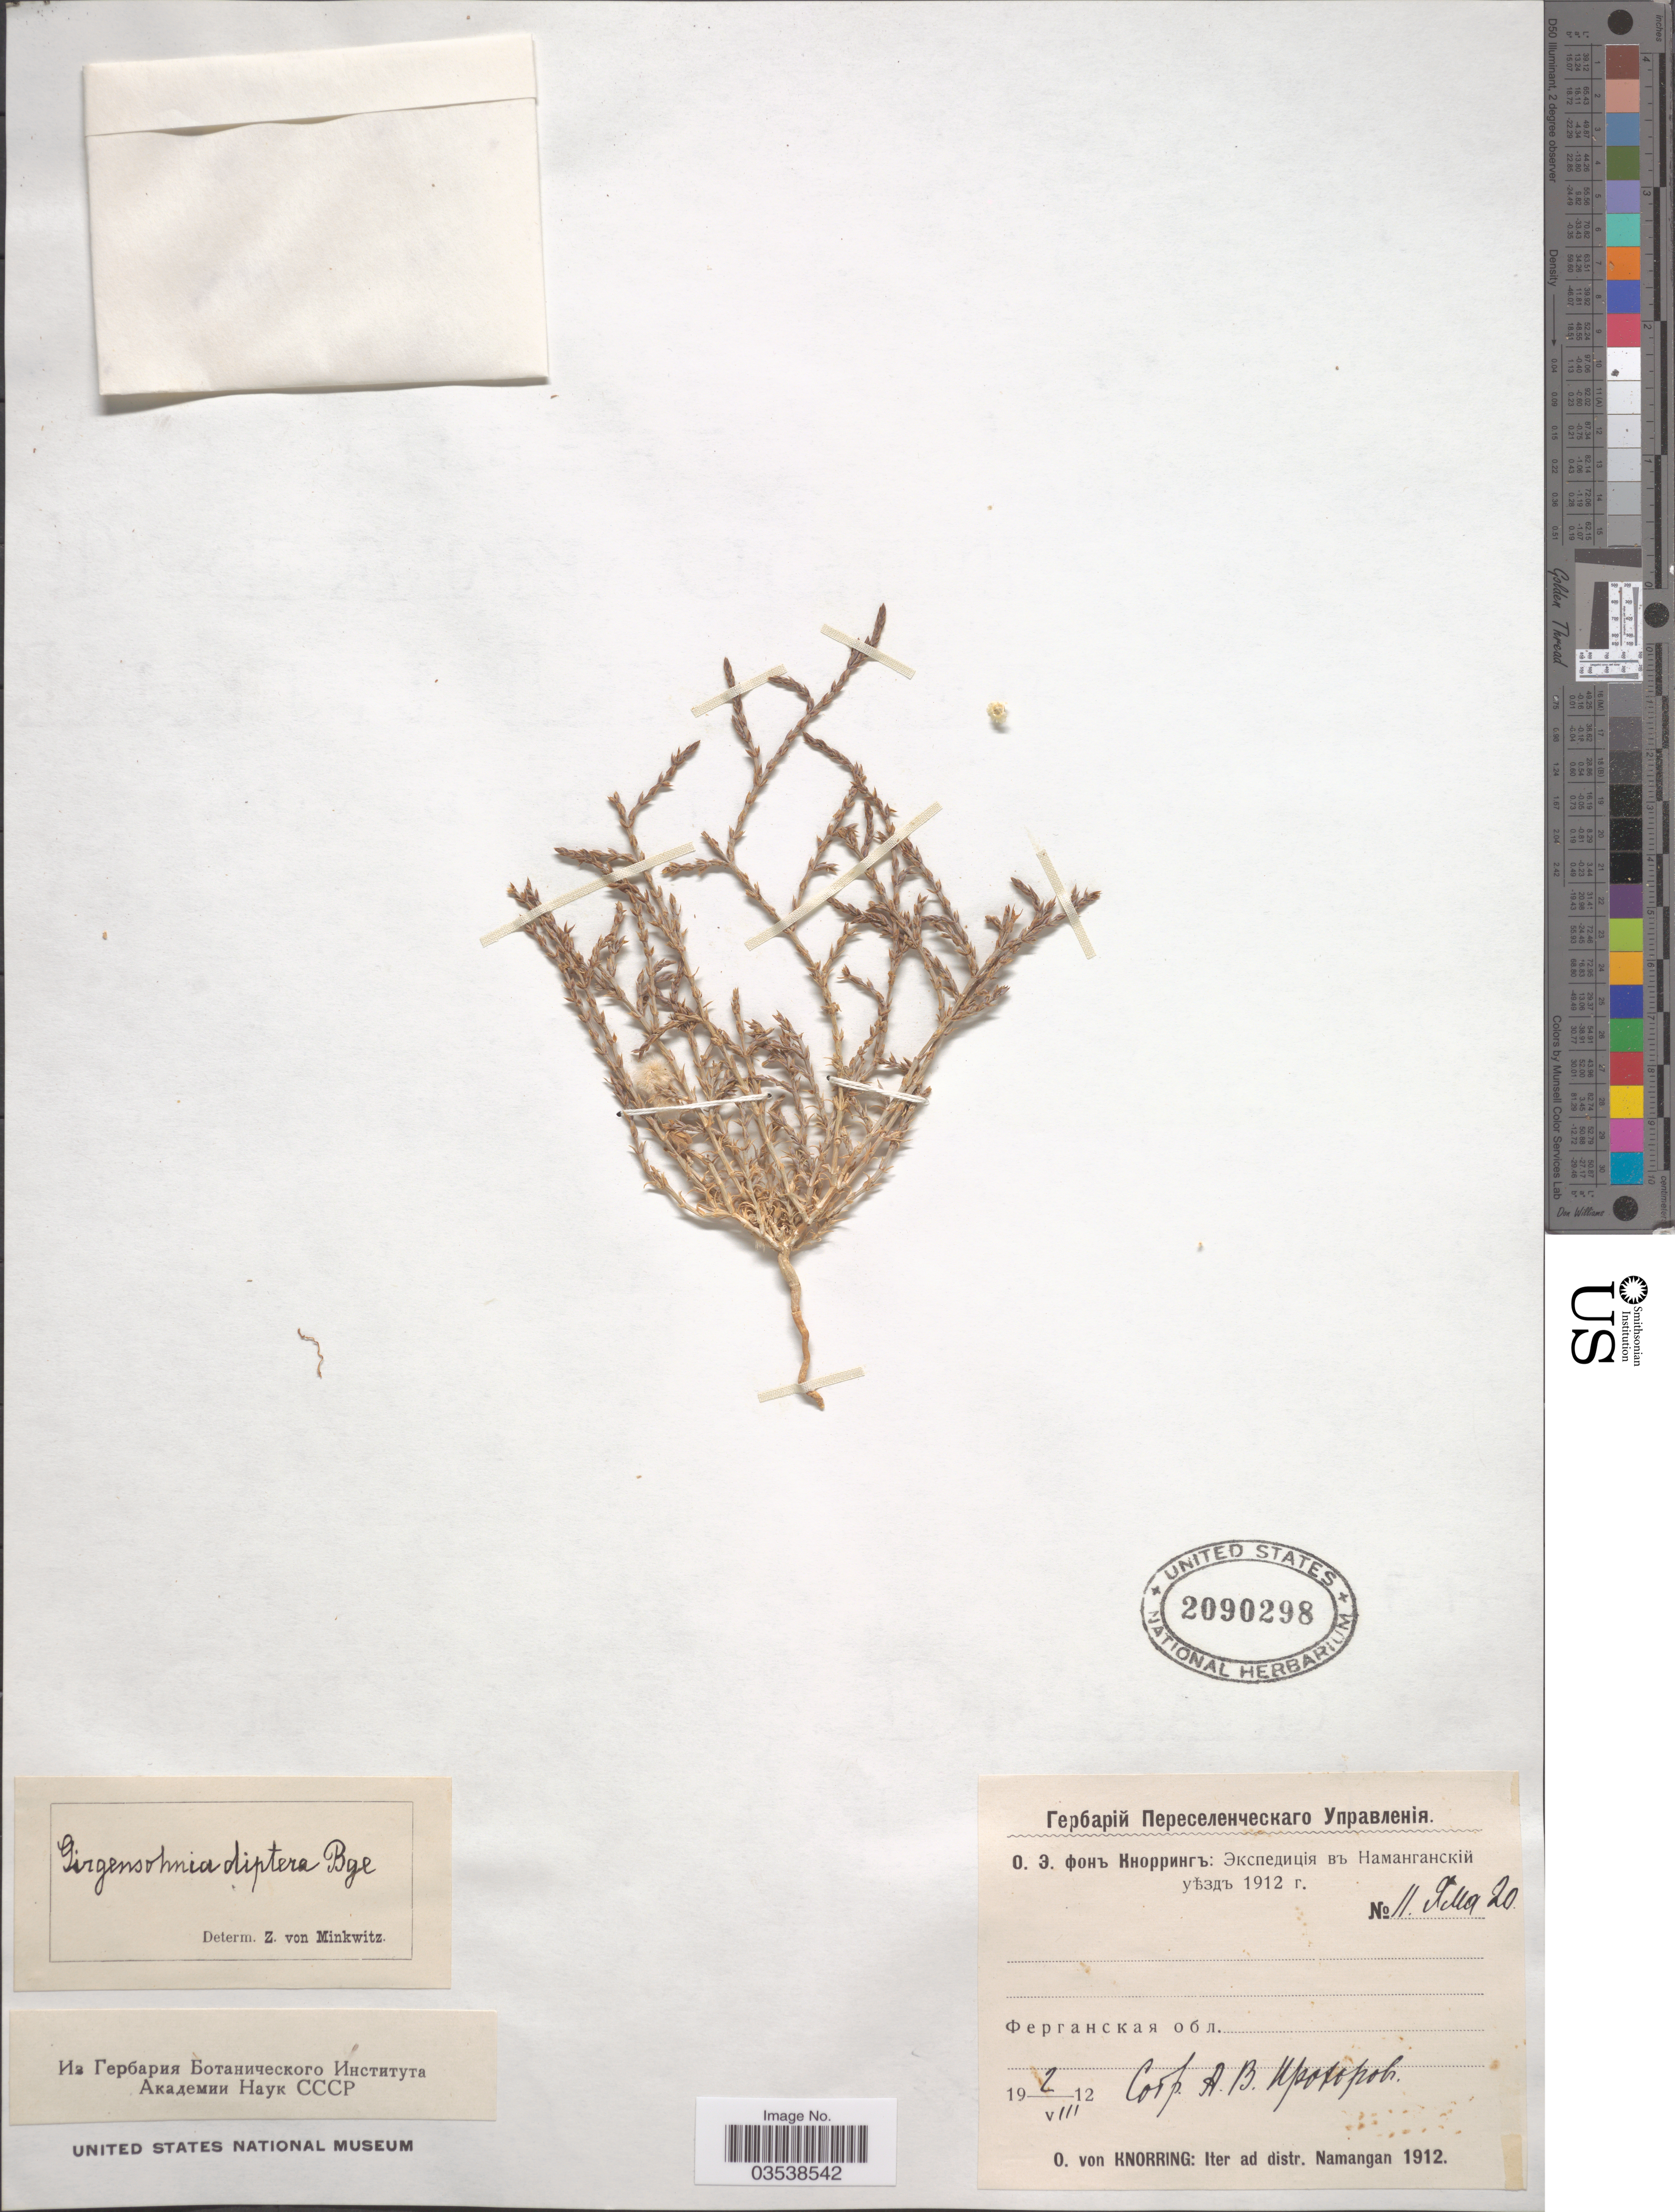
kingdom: Plantae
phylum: Tracheophyta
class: Magnoliopsida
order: Caryophyllales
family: Amaranthaceae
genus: Girgensohnia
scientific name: Girgensohnia diptera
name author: Bunge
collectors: O. Von Knorring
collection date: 1912-08-02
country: Uzbekistan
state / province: Namangan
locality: X. Iter ad distr. Namangan.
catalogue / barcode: US 2090298